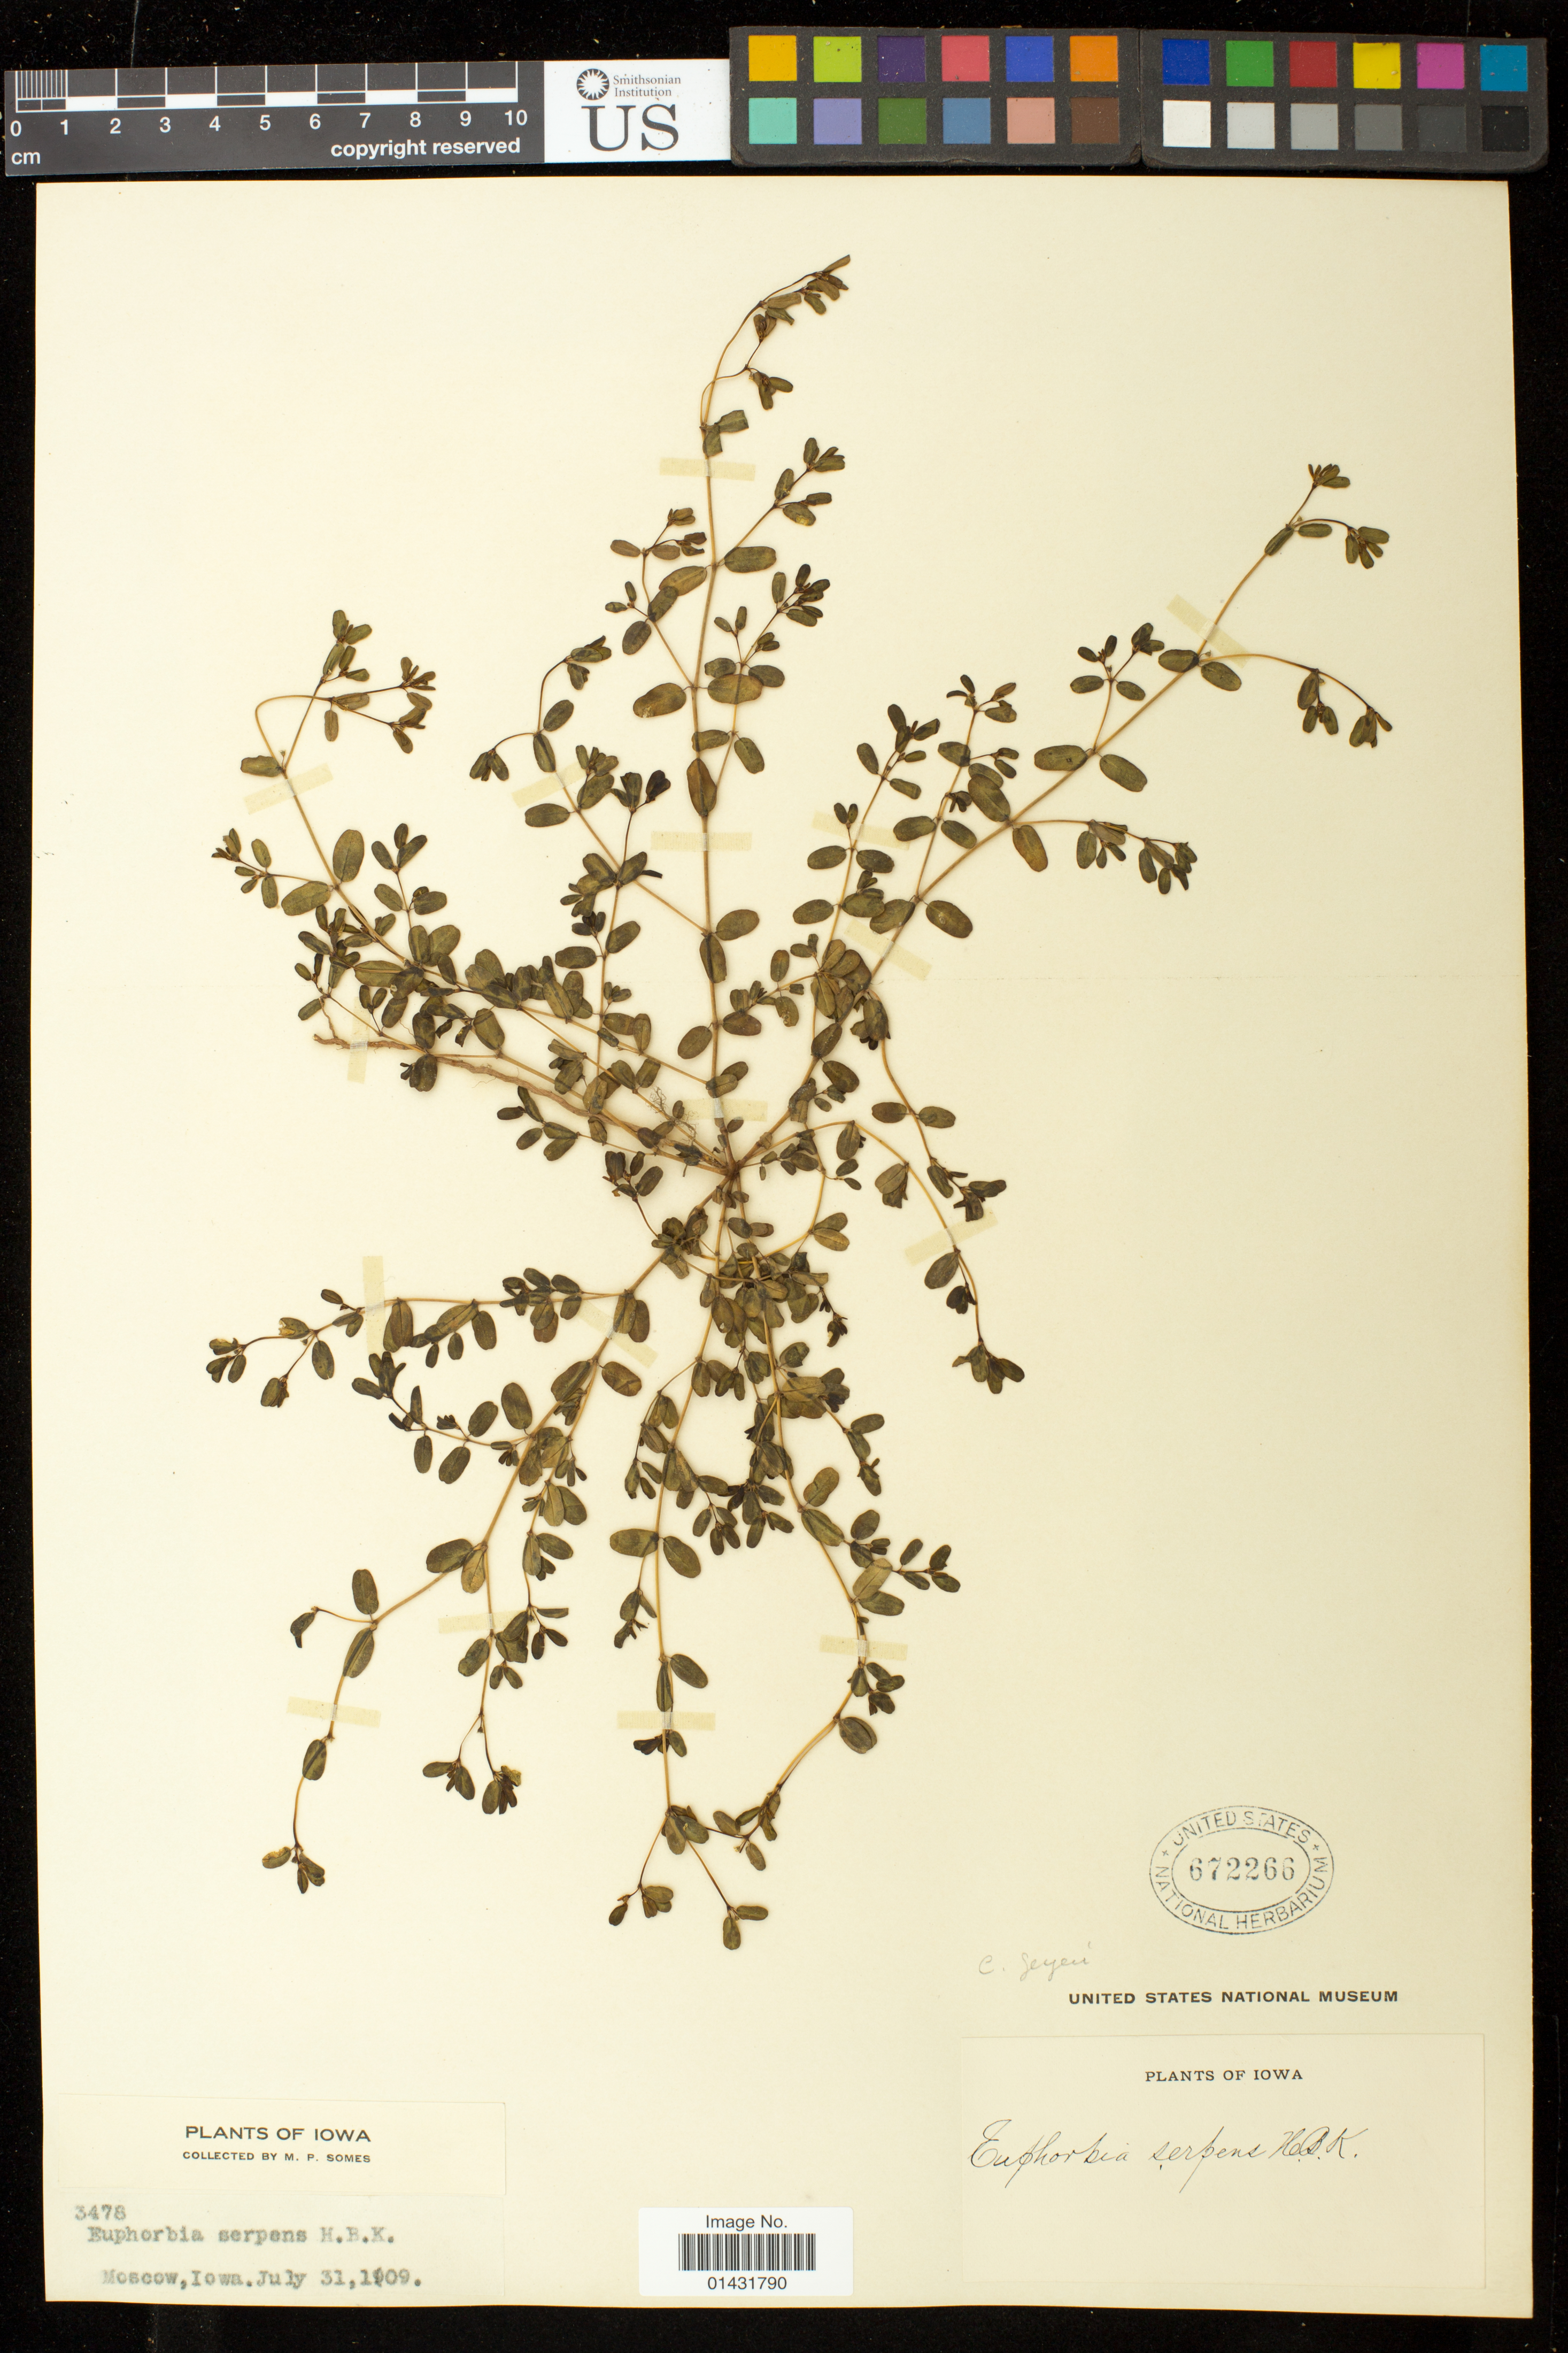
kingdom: Plantae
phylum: Tracheophyta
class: Magnoliopsida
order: Malpighiales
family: Euphorbiaceae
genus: Euphorbia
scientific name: Euphorbia geyeri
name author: Engelm.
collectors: M. Somes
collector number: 3478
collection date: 1909-07-31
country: United States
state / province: Iowa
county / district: Muscatine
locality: Moscow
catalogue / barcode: US 672266